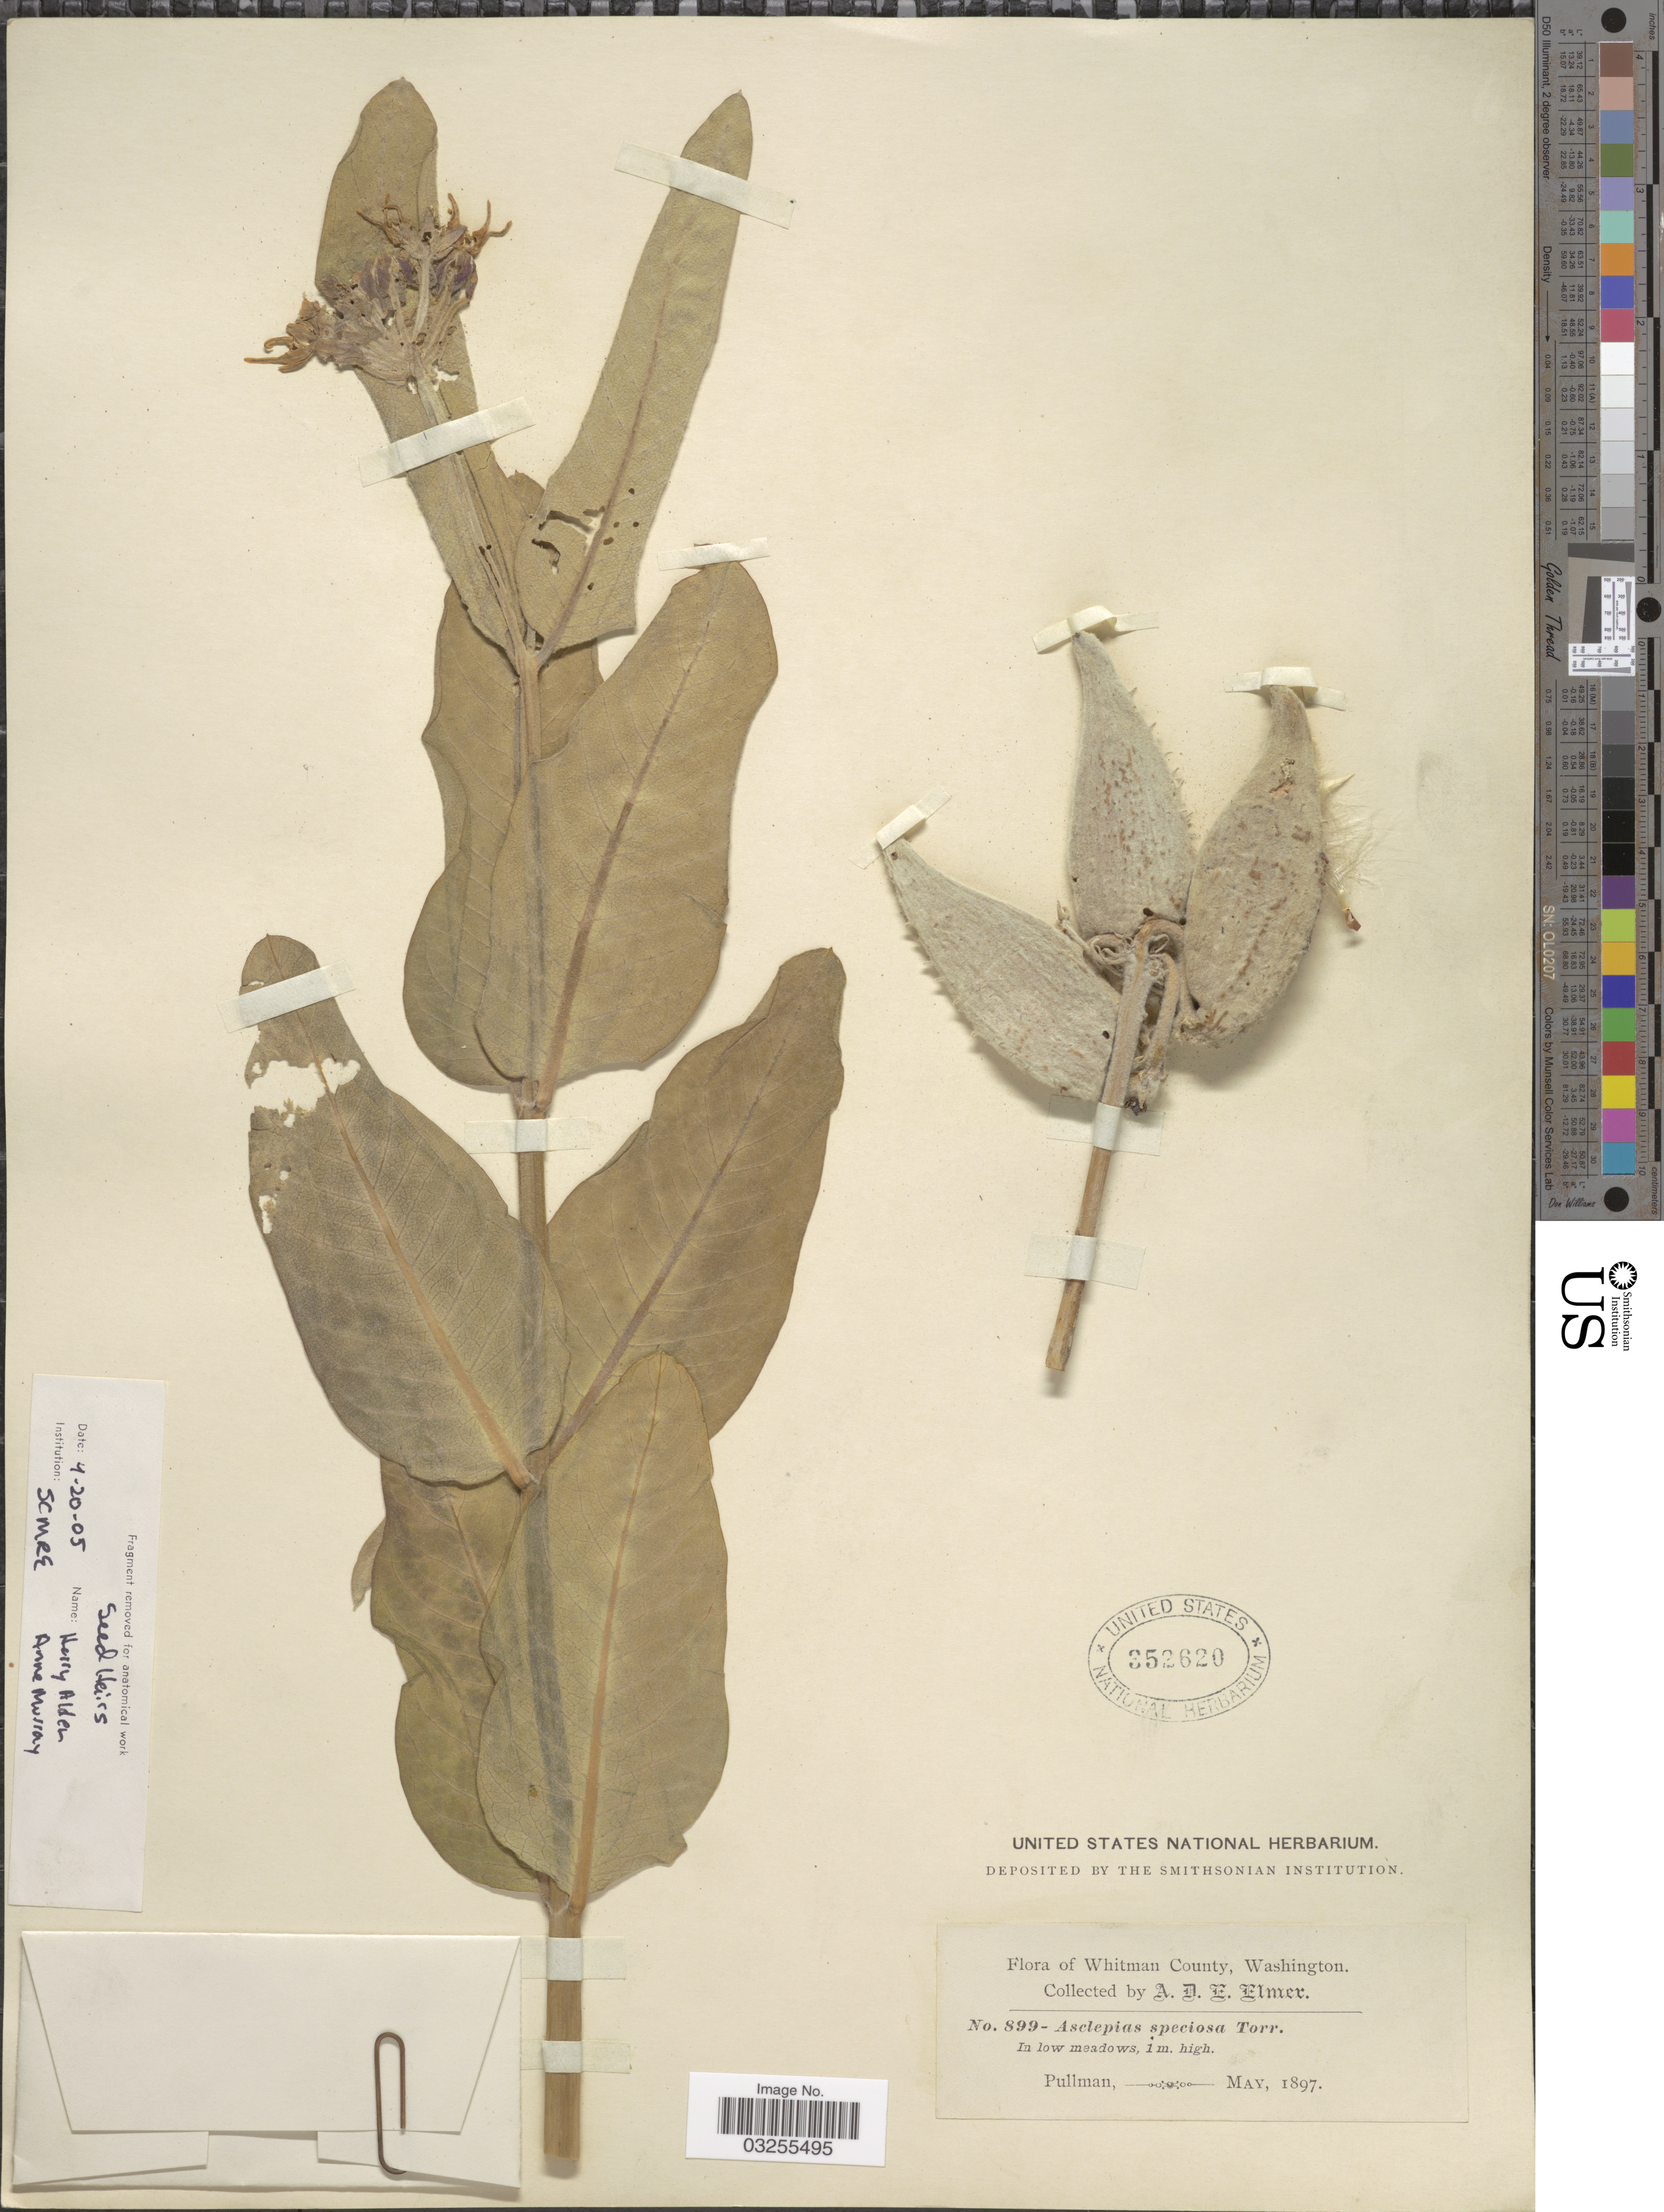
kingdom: Plantae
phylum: Tracheophyta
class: Magnoliopsida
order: Gentianales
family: Apocynaceae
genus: Asclepias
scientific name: Asclepias speciosa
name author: Torr.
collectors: A. D. E. Elmer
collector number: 899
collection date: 1897-05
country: United States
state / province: Washington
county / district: Whitman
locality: Whitman County, Pullman.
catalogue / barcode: US 352620